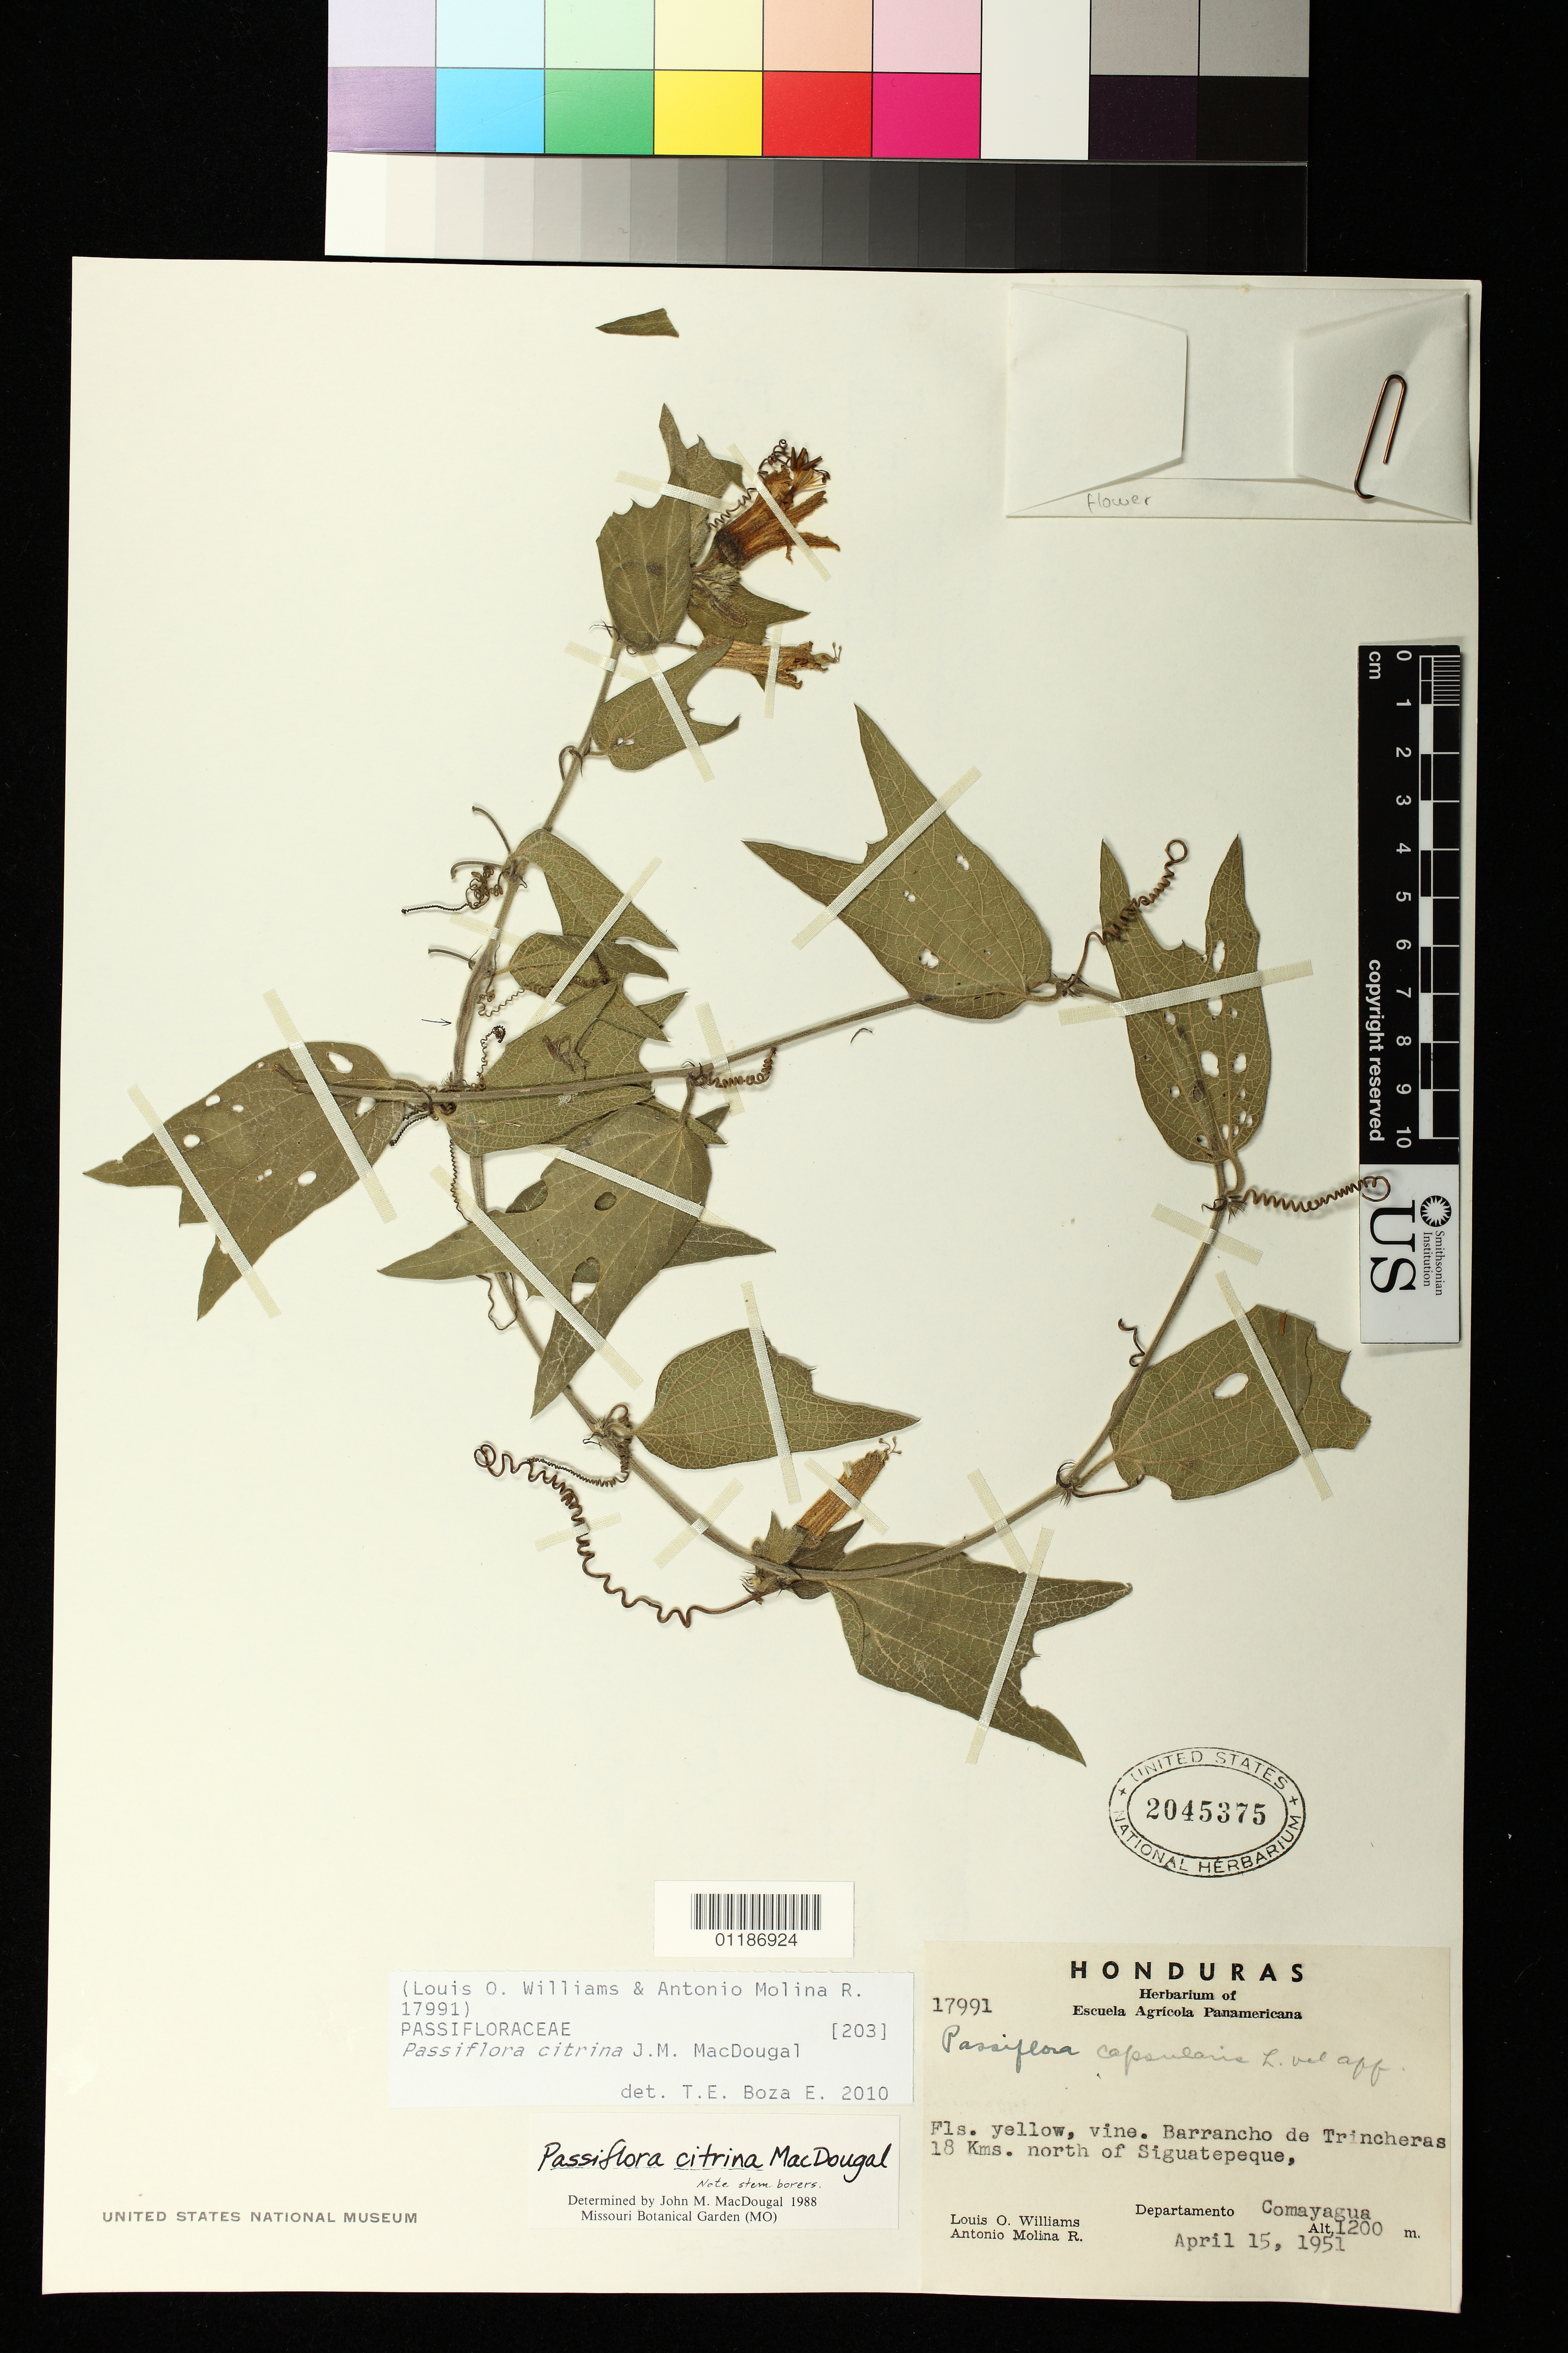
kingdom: Plantae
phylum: Tracheophyta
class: Magnoliopsida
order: Malpighiales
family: Passifloraceae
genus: Passiflora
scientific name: Passiflora citrina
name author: J.M. MacDougal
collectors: L. O. Williams & A. Molina R.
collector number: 17991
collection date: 1951-04-15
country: Honduras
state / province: Copán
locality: Barrancho de Trincheras, 18 Kms. N of Siguatepeque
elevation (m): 1200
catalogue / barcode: US 2045375